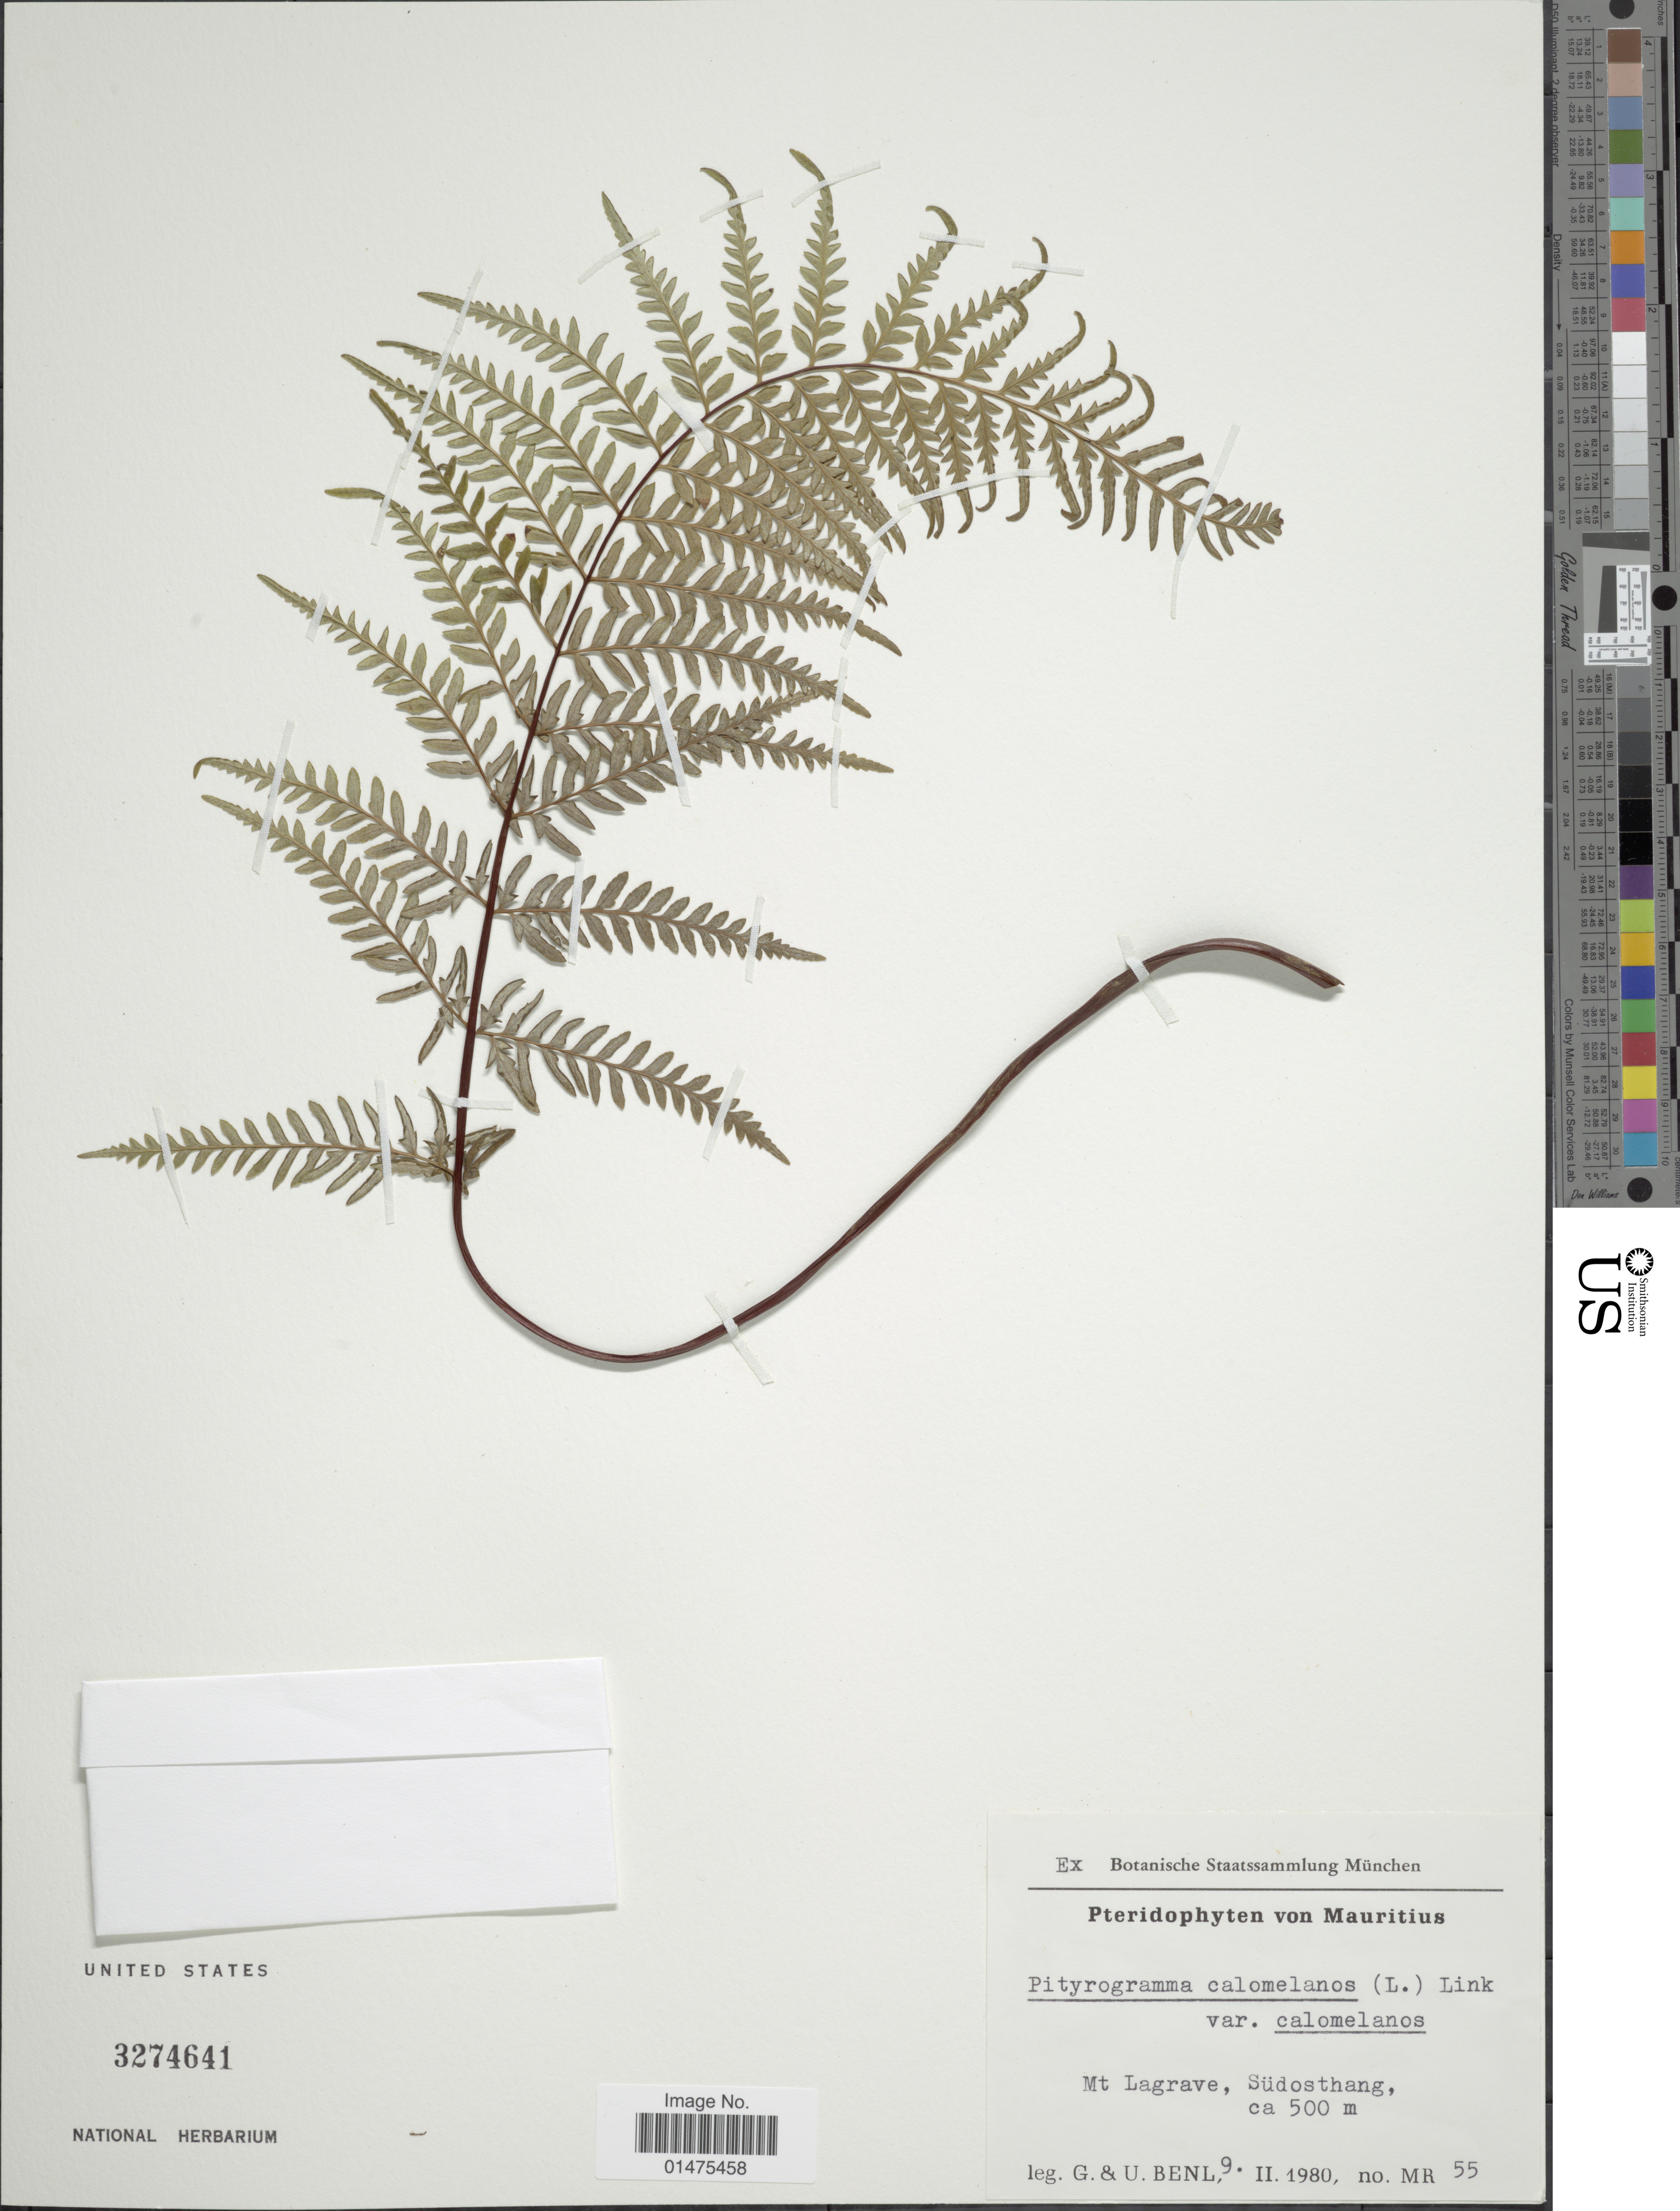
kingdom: Plantae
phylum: Tracheophyta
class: Polypodiopsida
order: Polypodiales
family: Pteridaceae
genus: Pityrogramma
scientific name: Pityrogramma calomelanos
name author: (L.) Link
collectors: G. Benl & U. Benl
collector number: MR 55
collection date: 1980-02-09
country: Mauritius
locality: Mt Lagrave, Südosthang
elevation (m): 500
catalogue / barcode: US 3274641